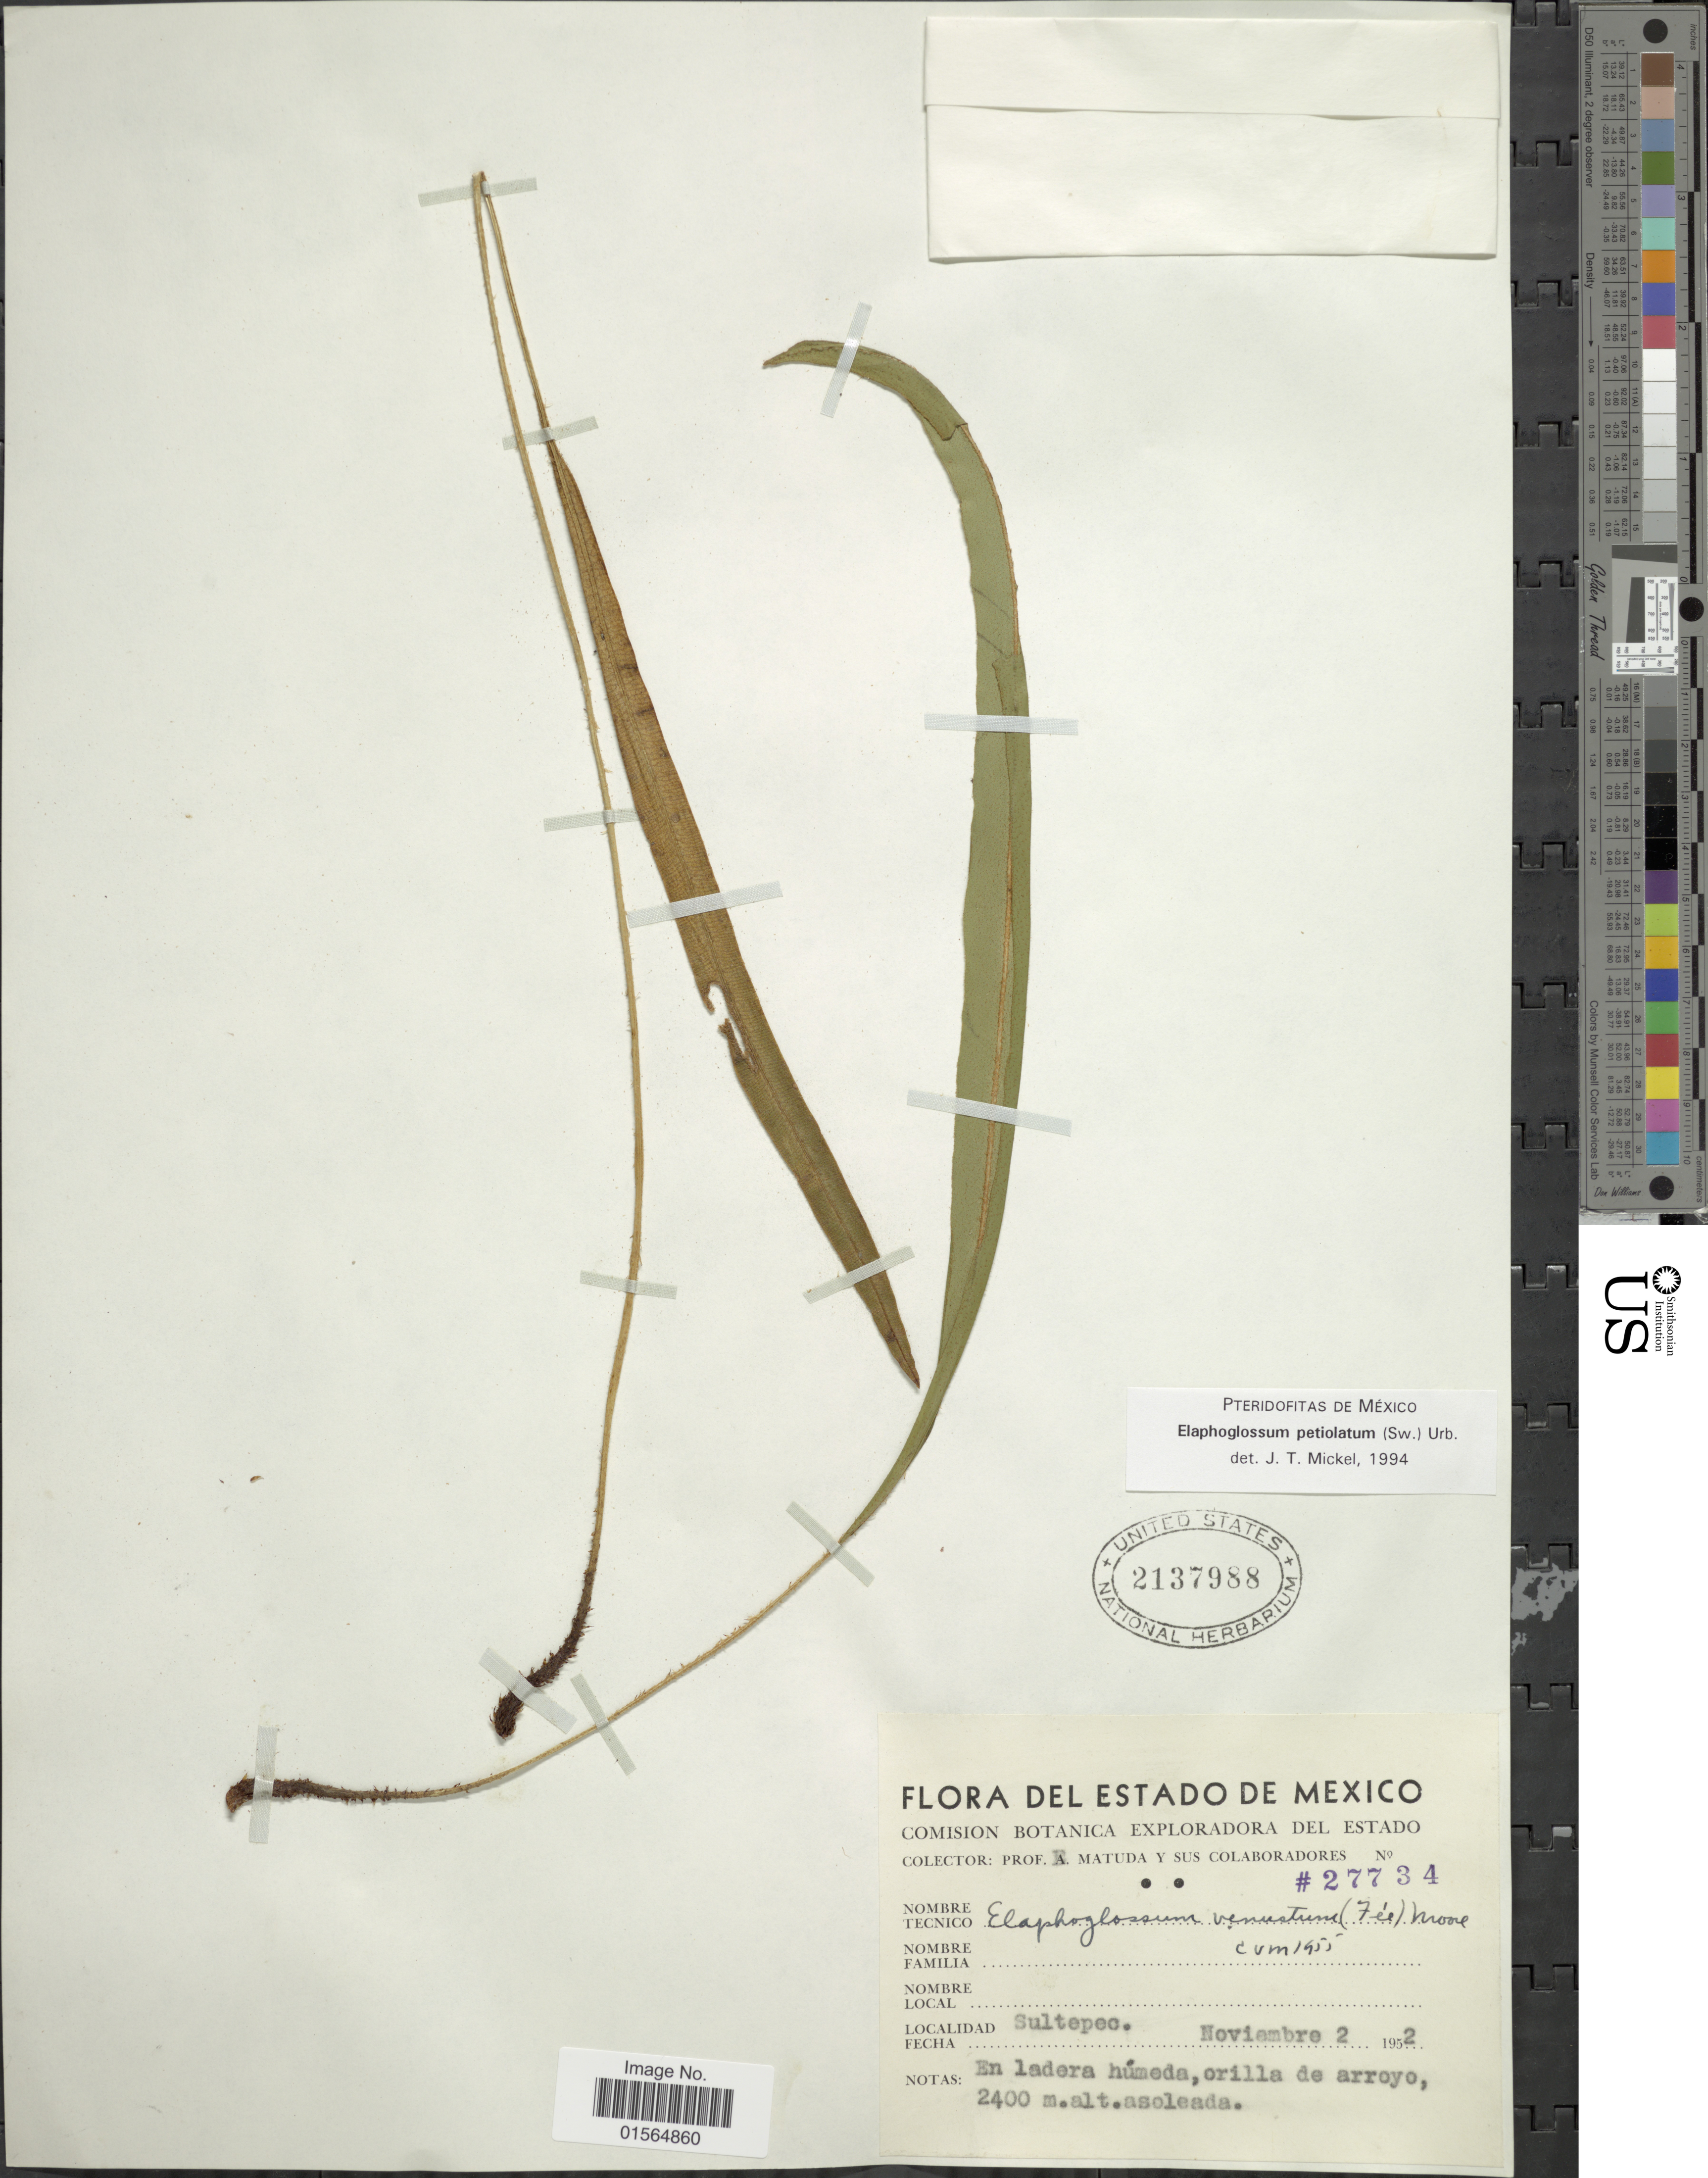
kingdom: Plantae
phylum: Tracheophyta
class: Polypodiopsida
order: Polypodiales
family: Dryopteridaceae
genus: Elaphoglossum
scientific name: Elaphoglossum petiolatum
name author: (Sw.) Urb.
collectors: E. Matuda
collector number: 27734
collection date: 1952-11-02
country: Mexico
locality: Sultepec.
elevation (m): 2400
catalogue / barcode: US 2137988